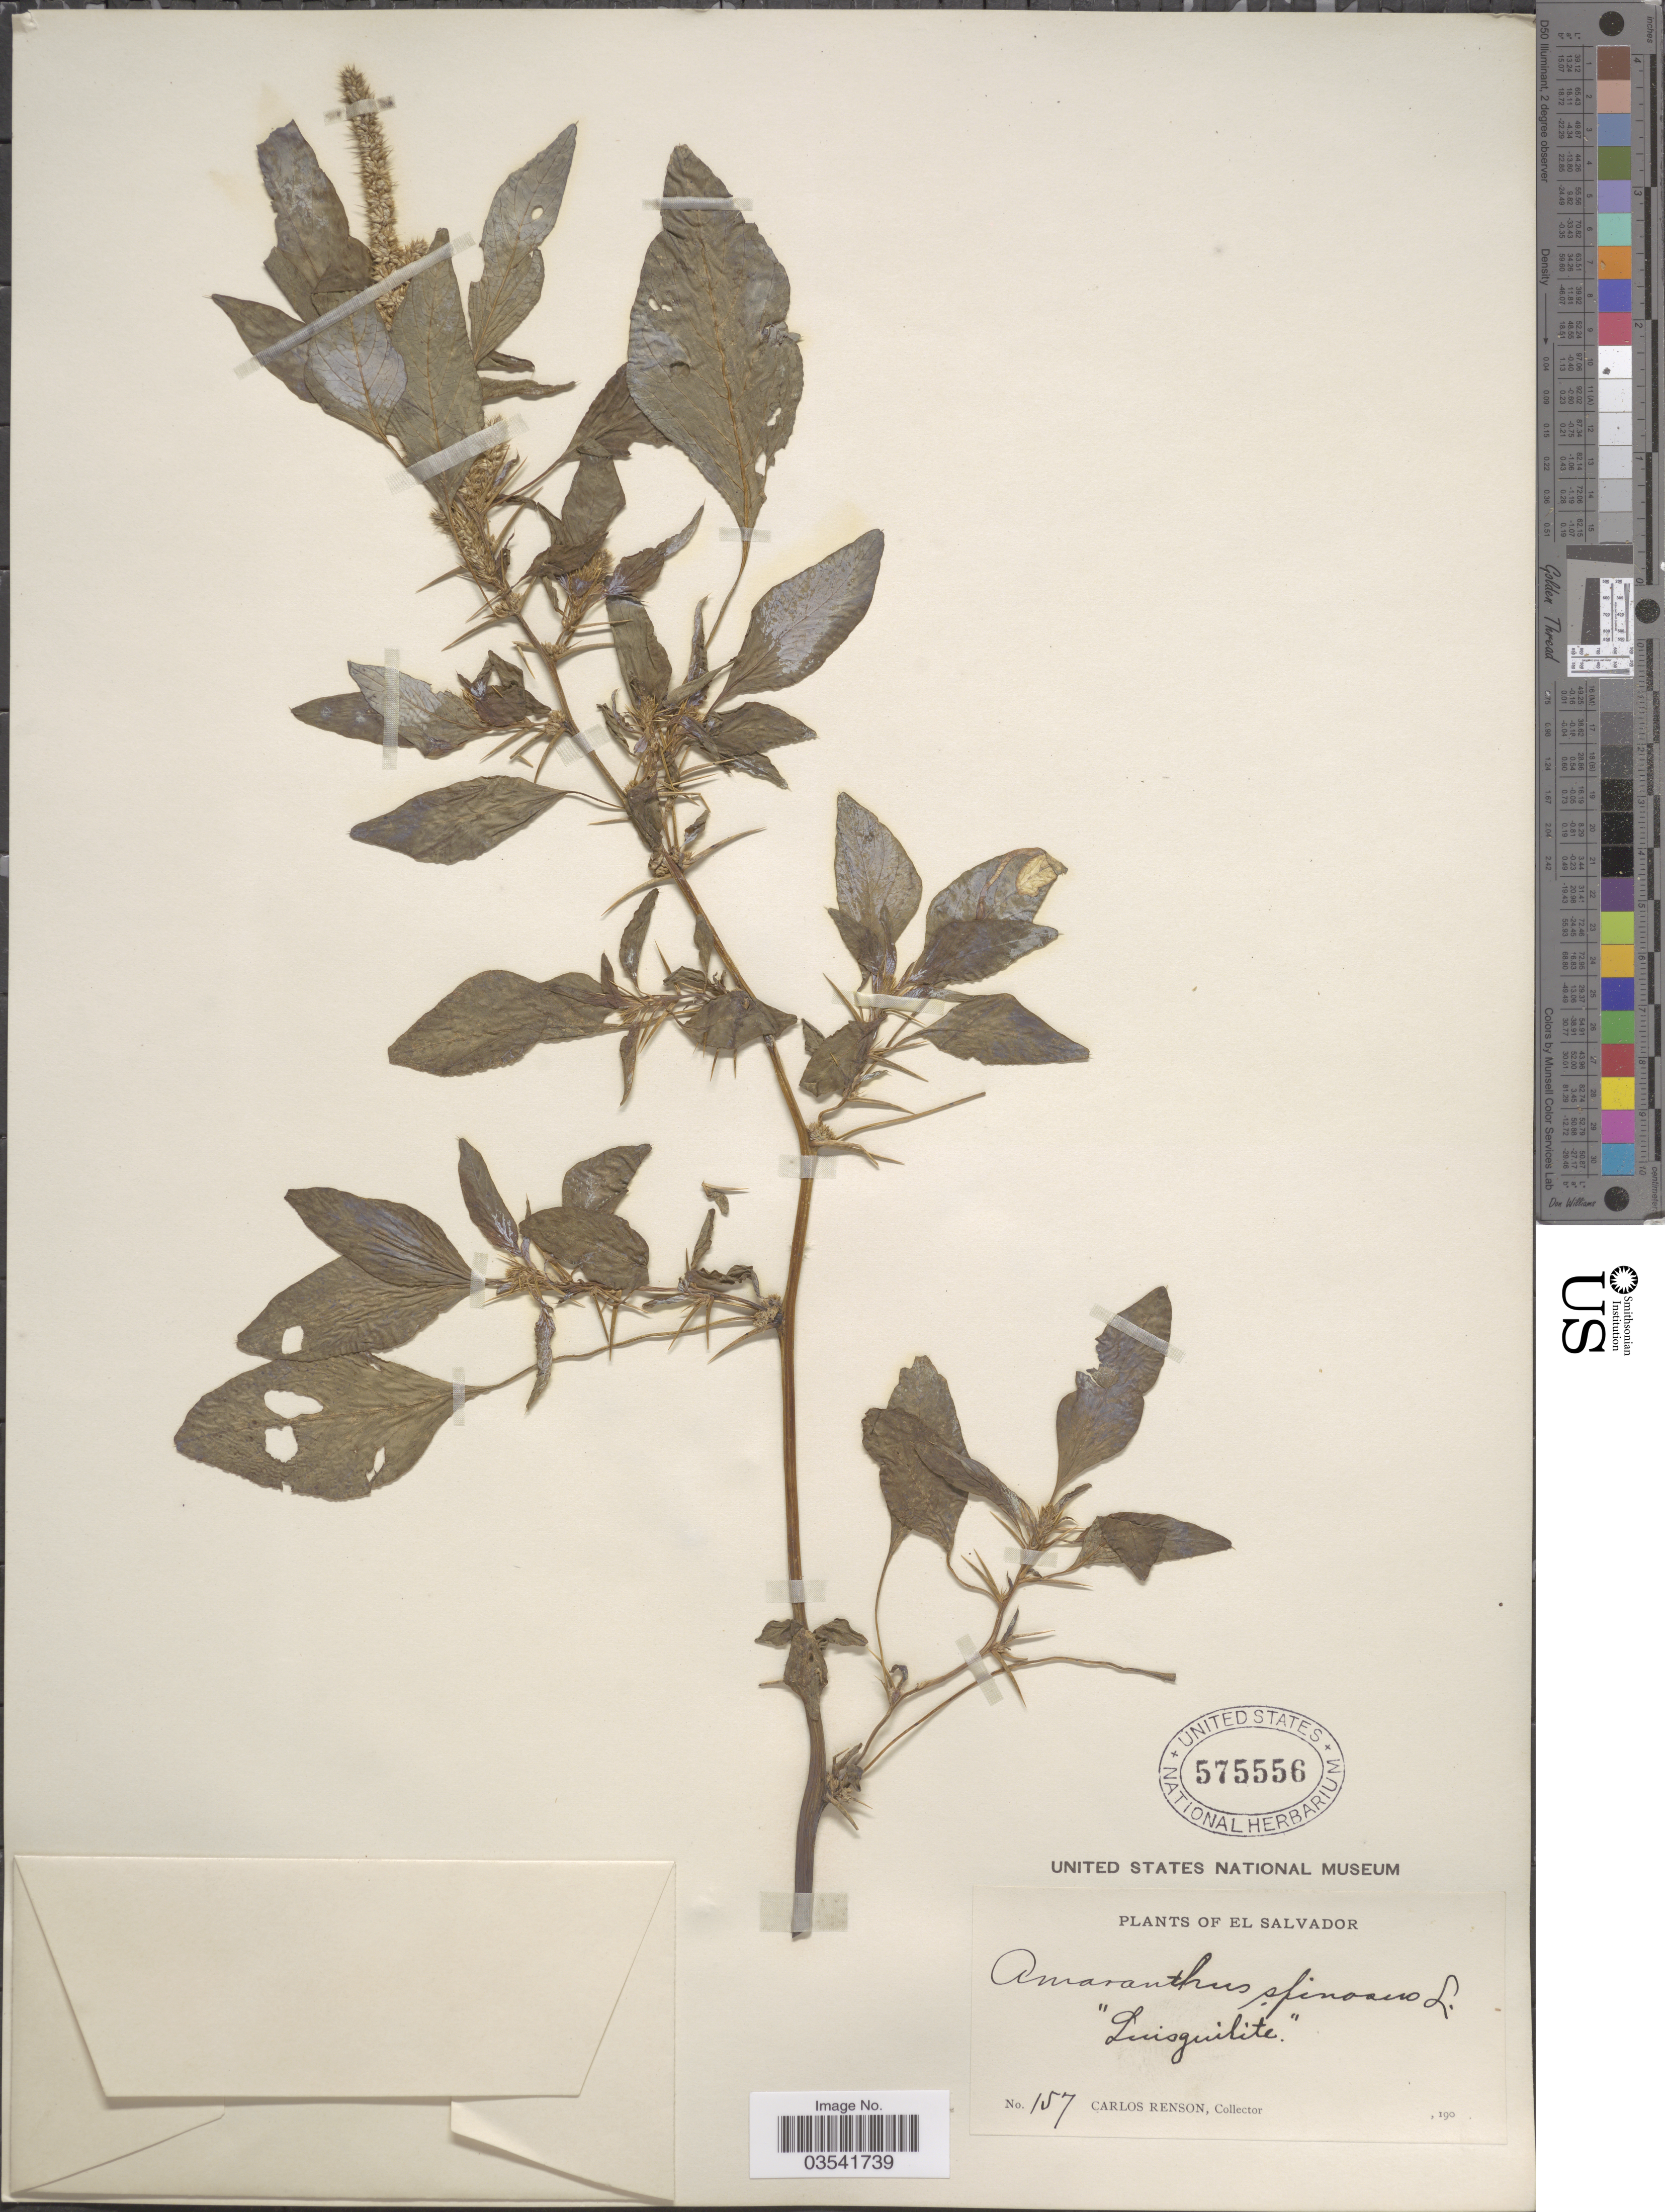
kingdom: Plantae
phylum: Tracheophyta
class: Magnoliopsida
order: Caryophyllales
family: Amaranthaceae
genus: Amaranthus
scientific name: Amaranthus spinosus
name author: L.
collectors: C. Renson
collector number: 157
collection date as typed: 190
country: El Salvador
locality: Luisguilite.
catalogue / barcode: US 575556